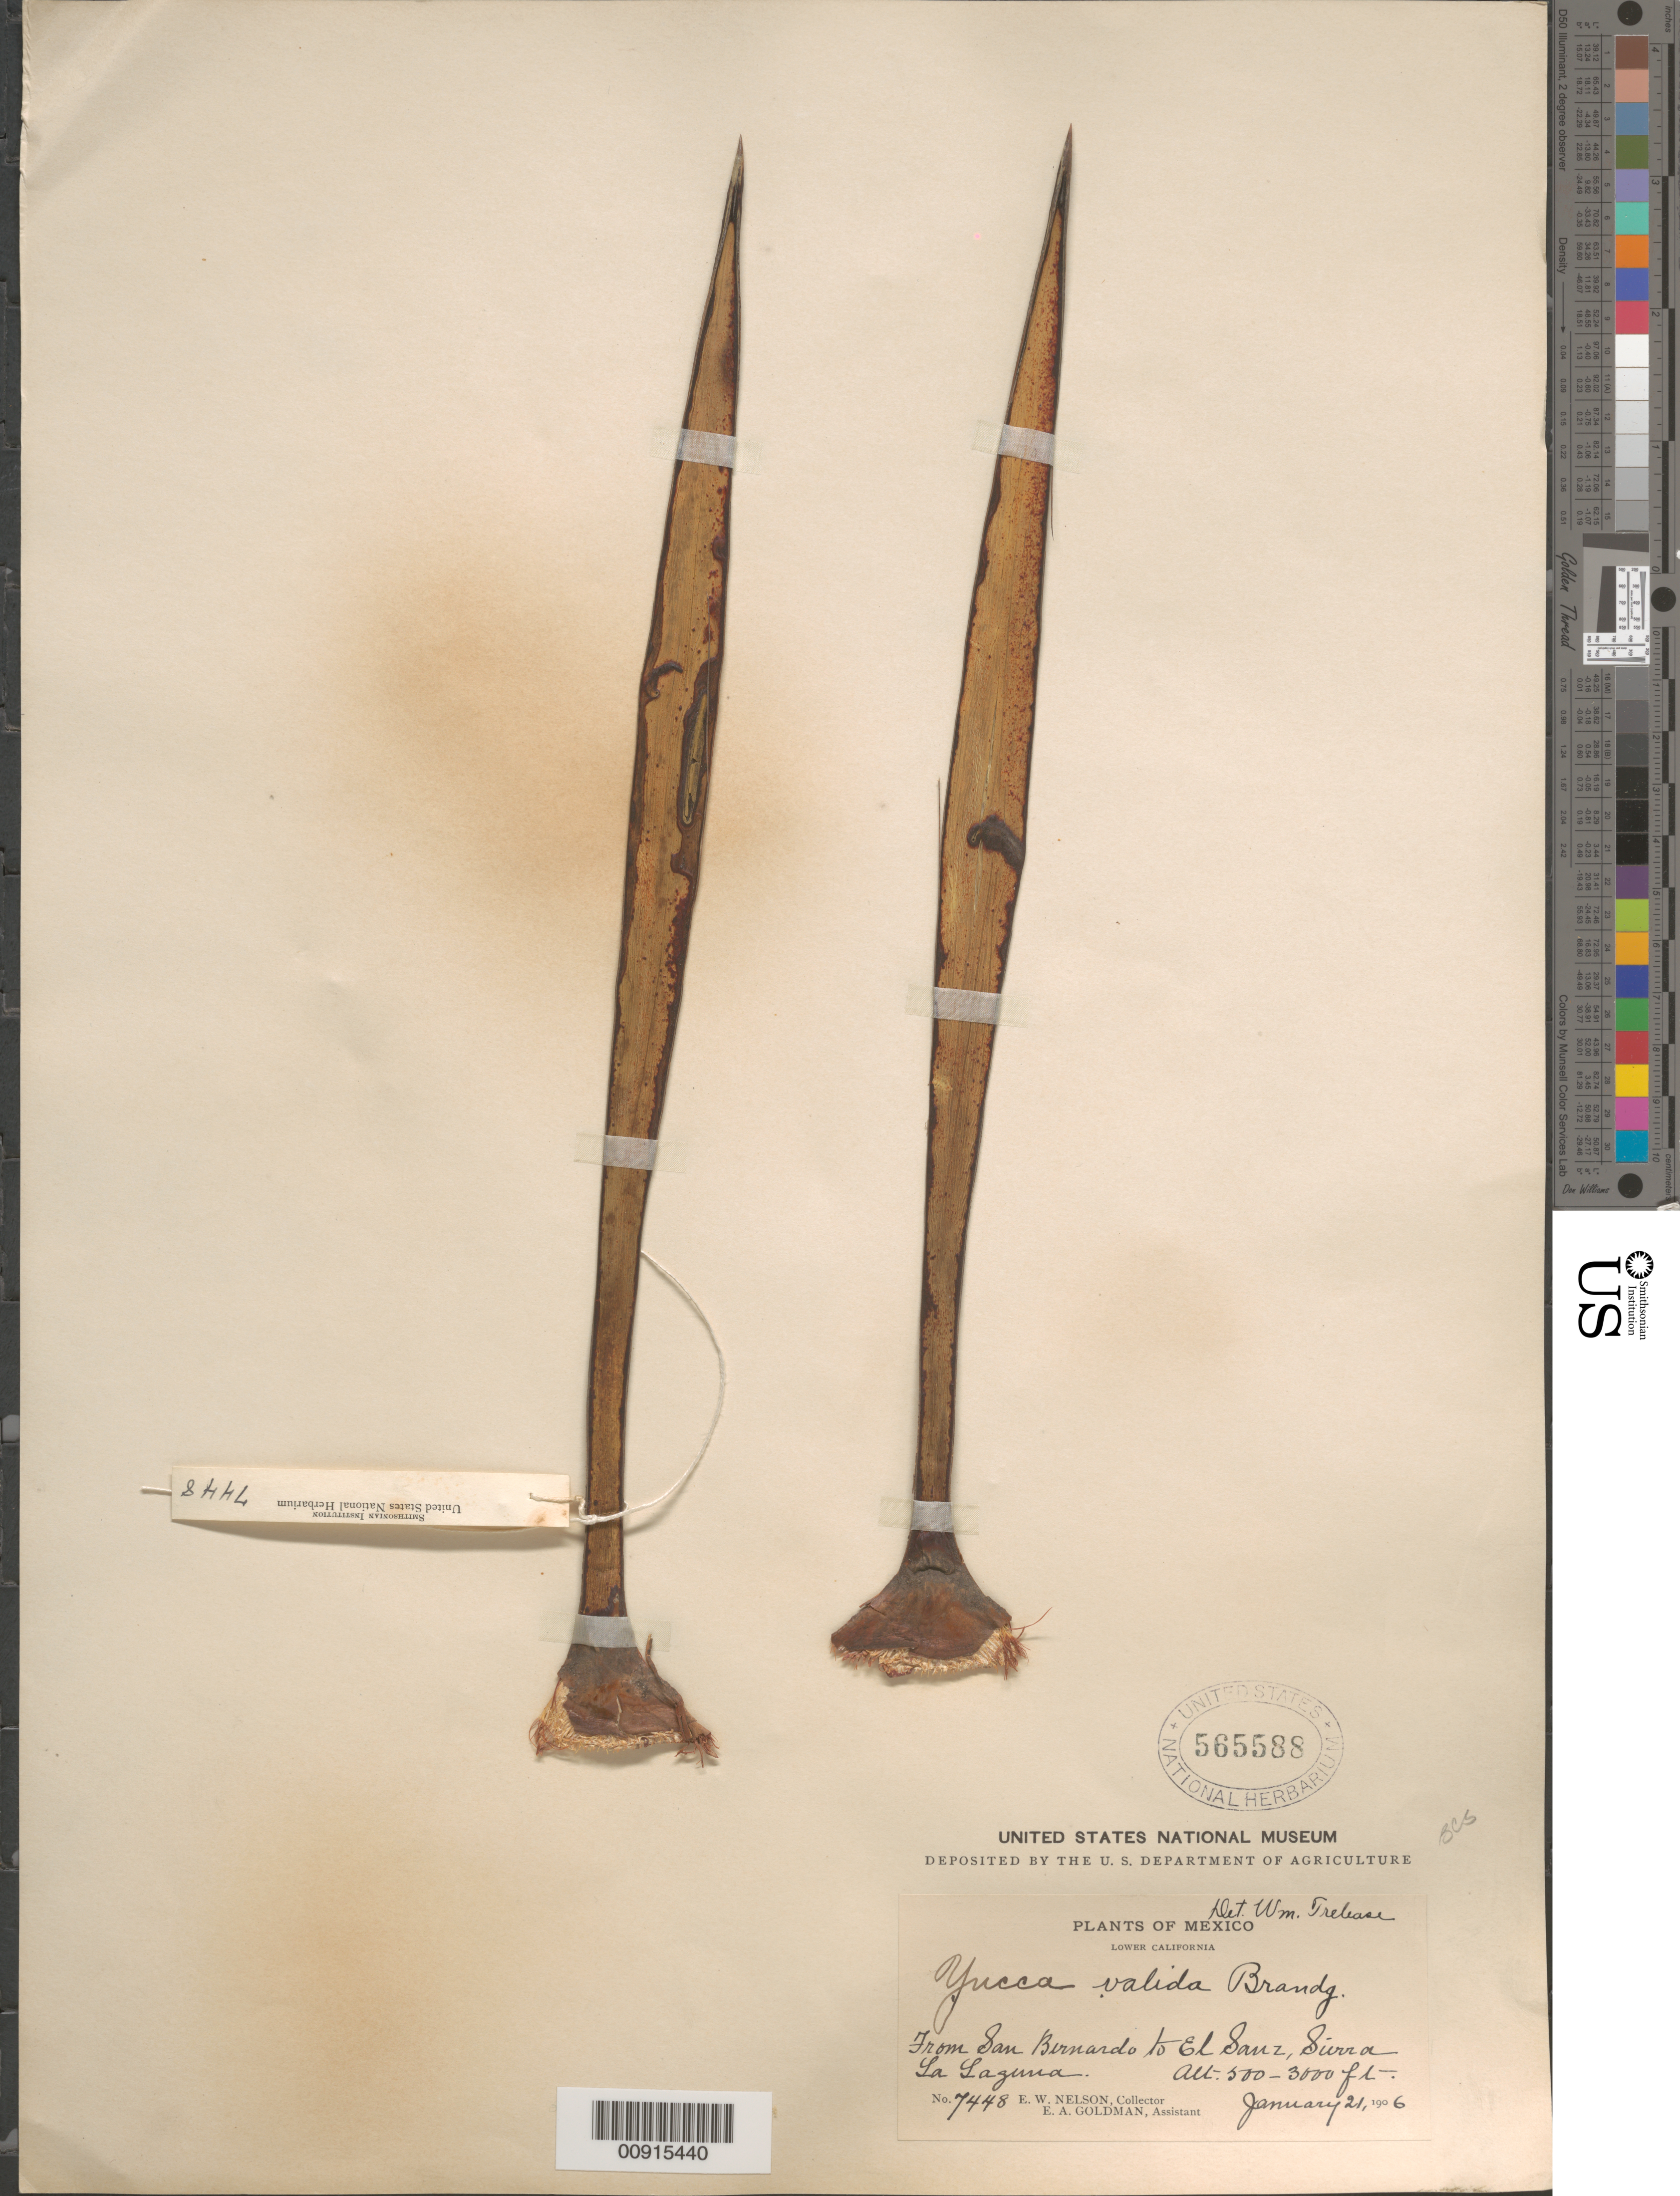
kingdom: Plantae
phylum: Tracheophyta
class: Liliopsida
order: Asparagales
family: Asparagaceae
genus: Yucca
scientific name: Yucca valida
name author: Brandegee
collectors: E. W. Nelson & E. A. Goldman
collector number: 7448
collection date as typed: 21 Jan 1906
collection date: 1906-01-21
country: Mexico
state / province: Baja California Sur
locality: From San Bernardo to El Sanz, Sierra La Laguna. Lower California.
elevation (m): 152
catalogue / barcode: US 565588